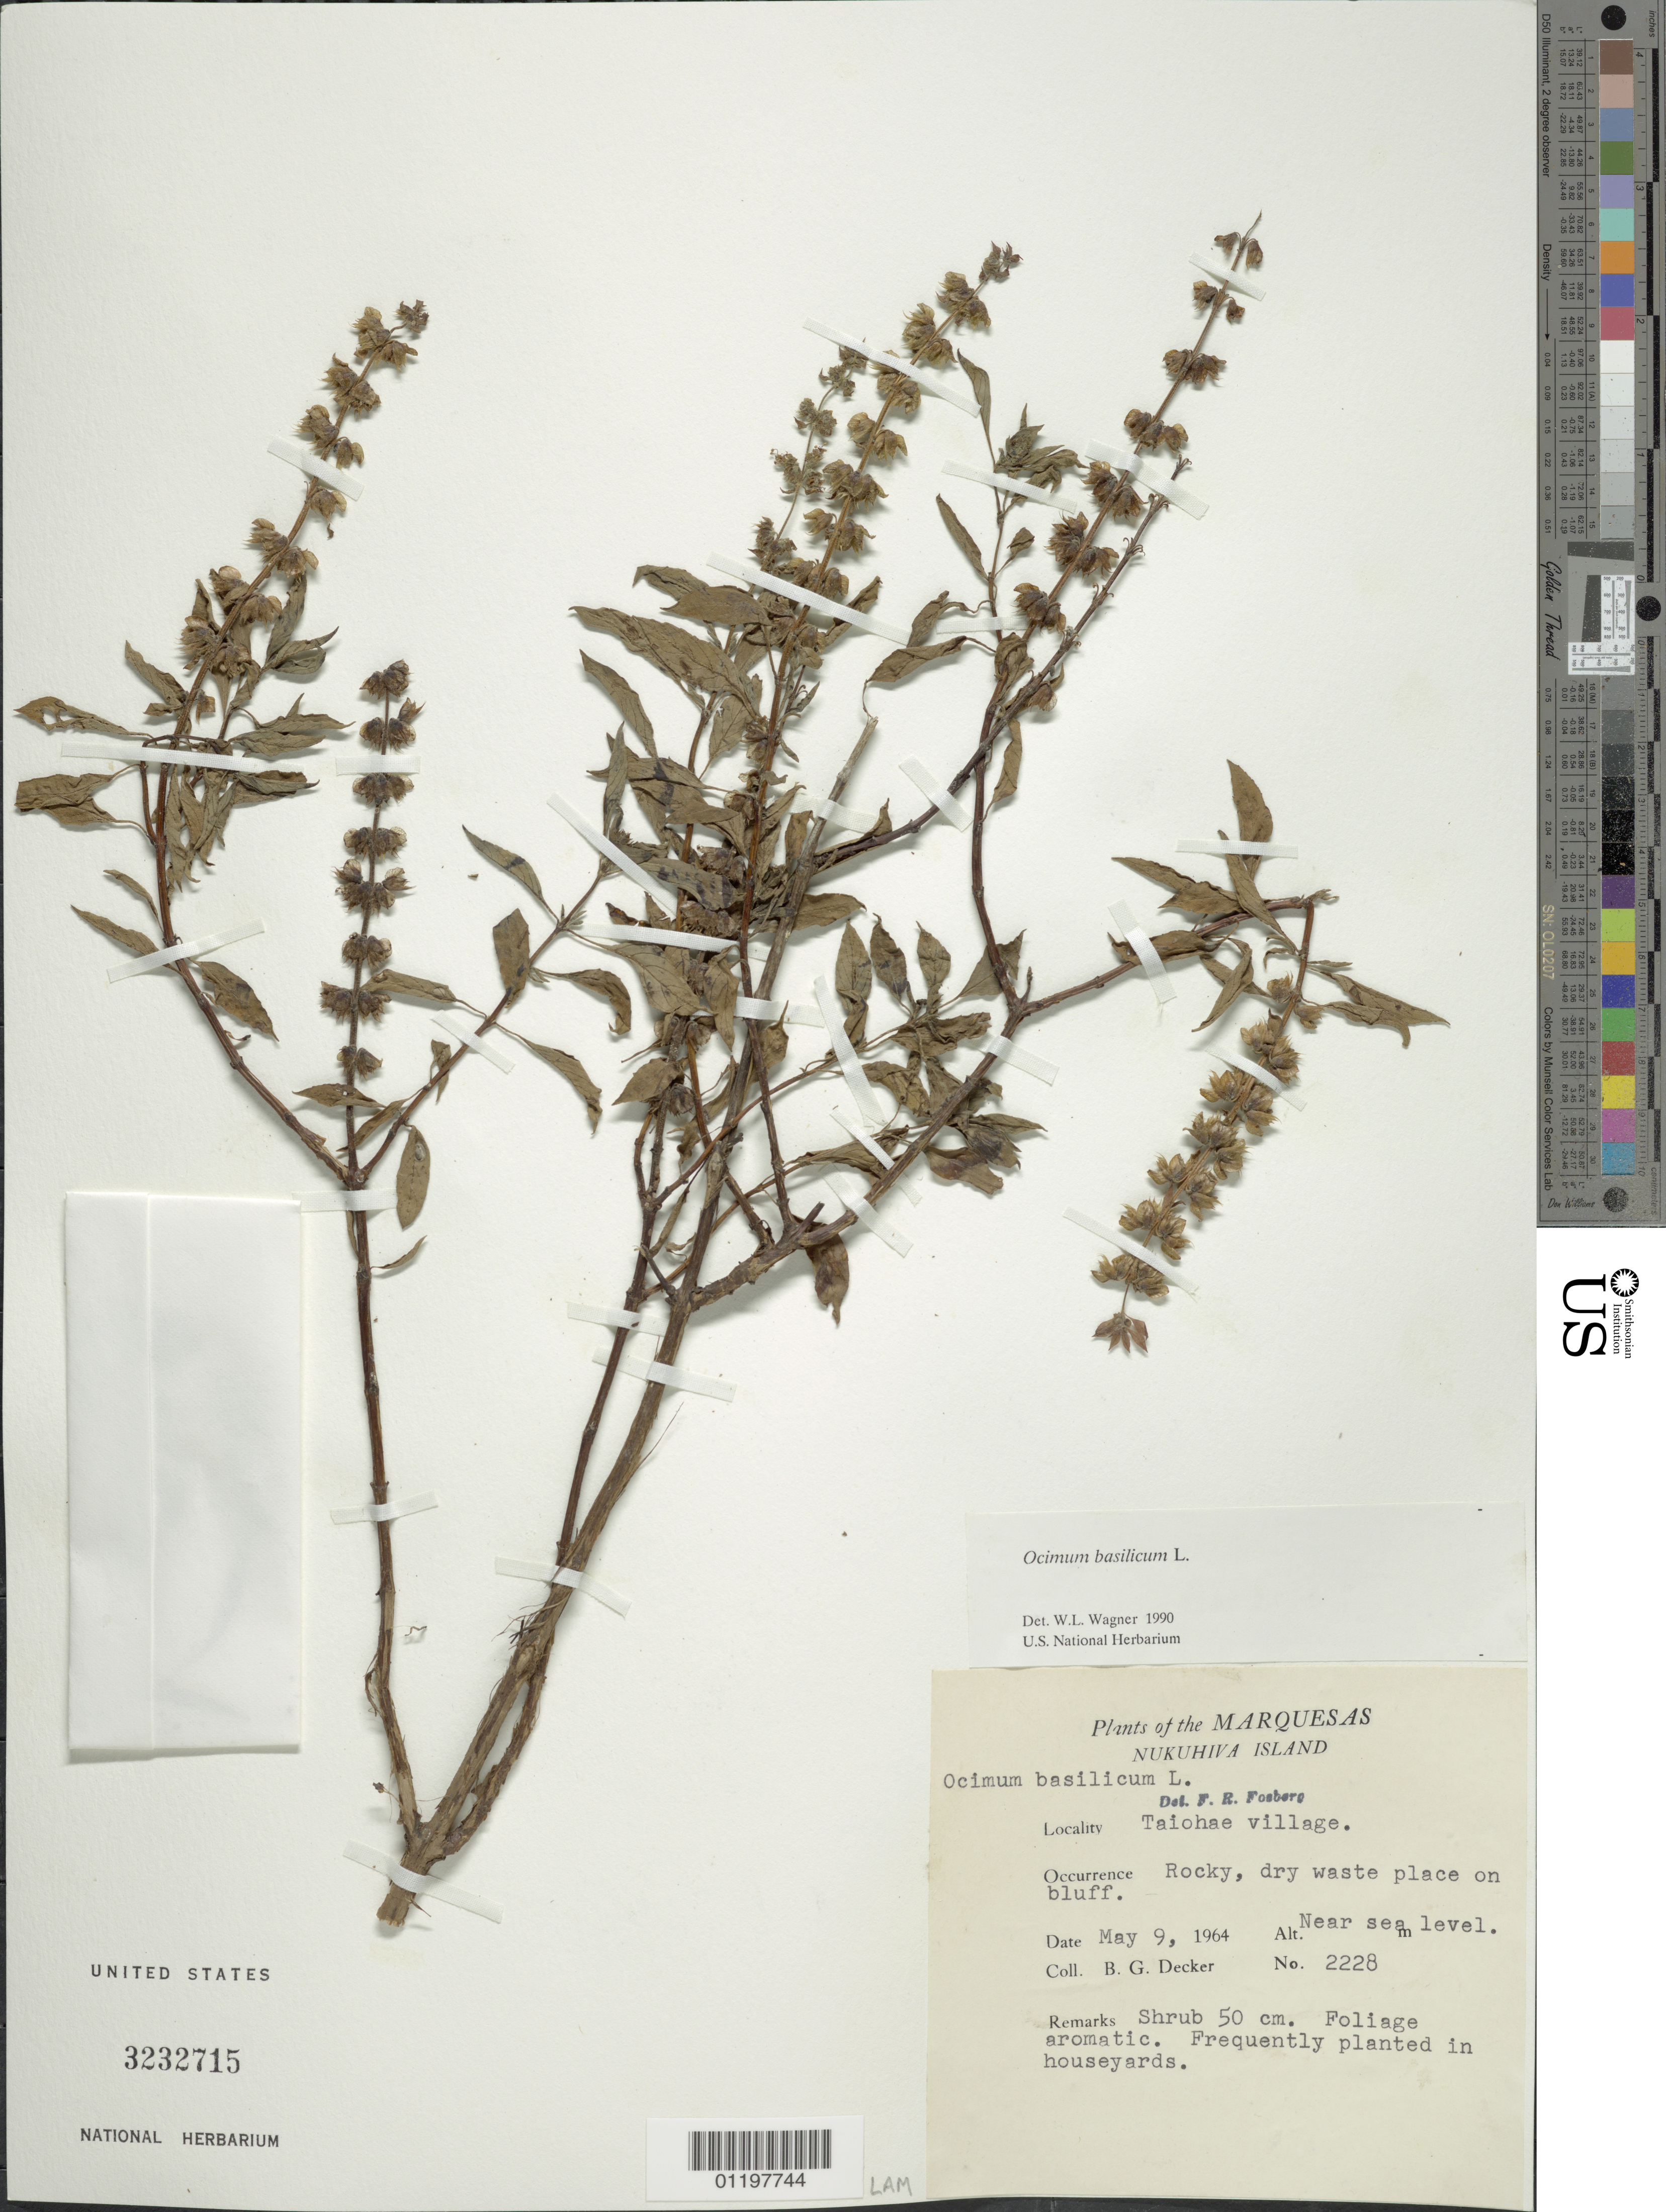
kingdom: Plantae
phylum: Tracheophyta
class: Magnoliopsida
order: Lamiales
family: Lamiaceae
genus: Ocimum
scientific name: Ocimum basilicum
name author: L.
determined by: Wagner, W. L., (BOT), Smithsonian Institution - National Museum of Natural History (UNITED STATES)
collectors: B. G. Decker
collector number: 2228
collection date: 1964-05-09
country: French Polynesia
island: Nuku Hiva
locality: Taiohae village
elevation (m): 3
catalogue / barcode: US 3232715